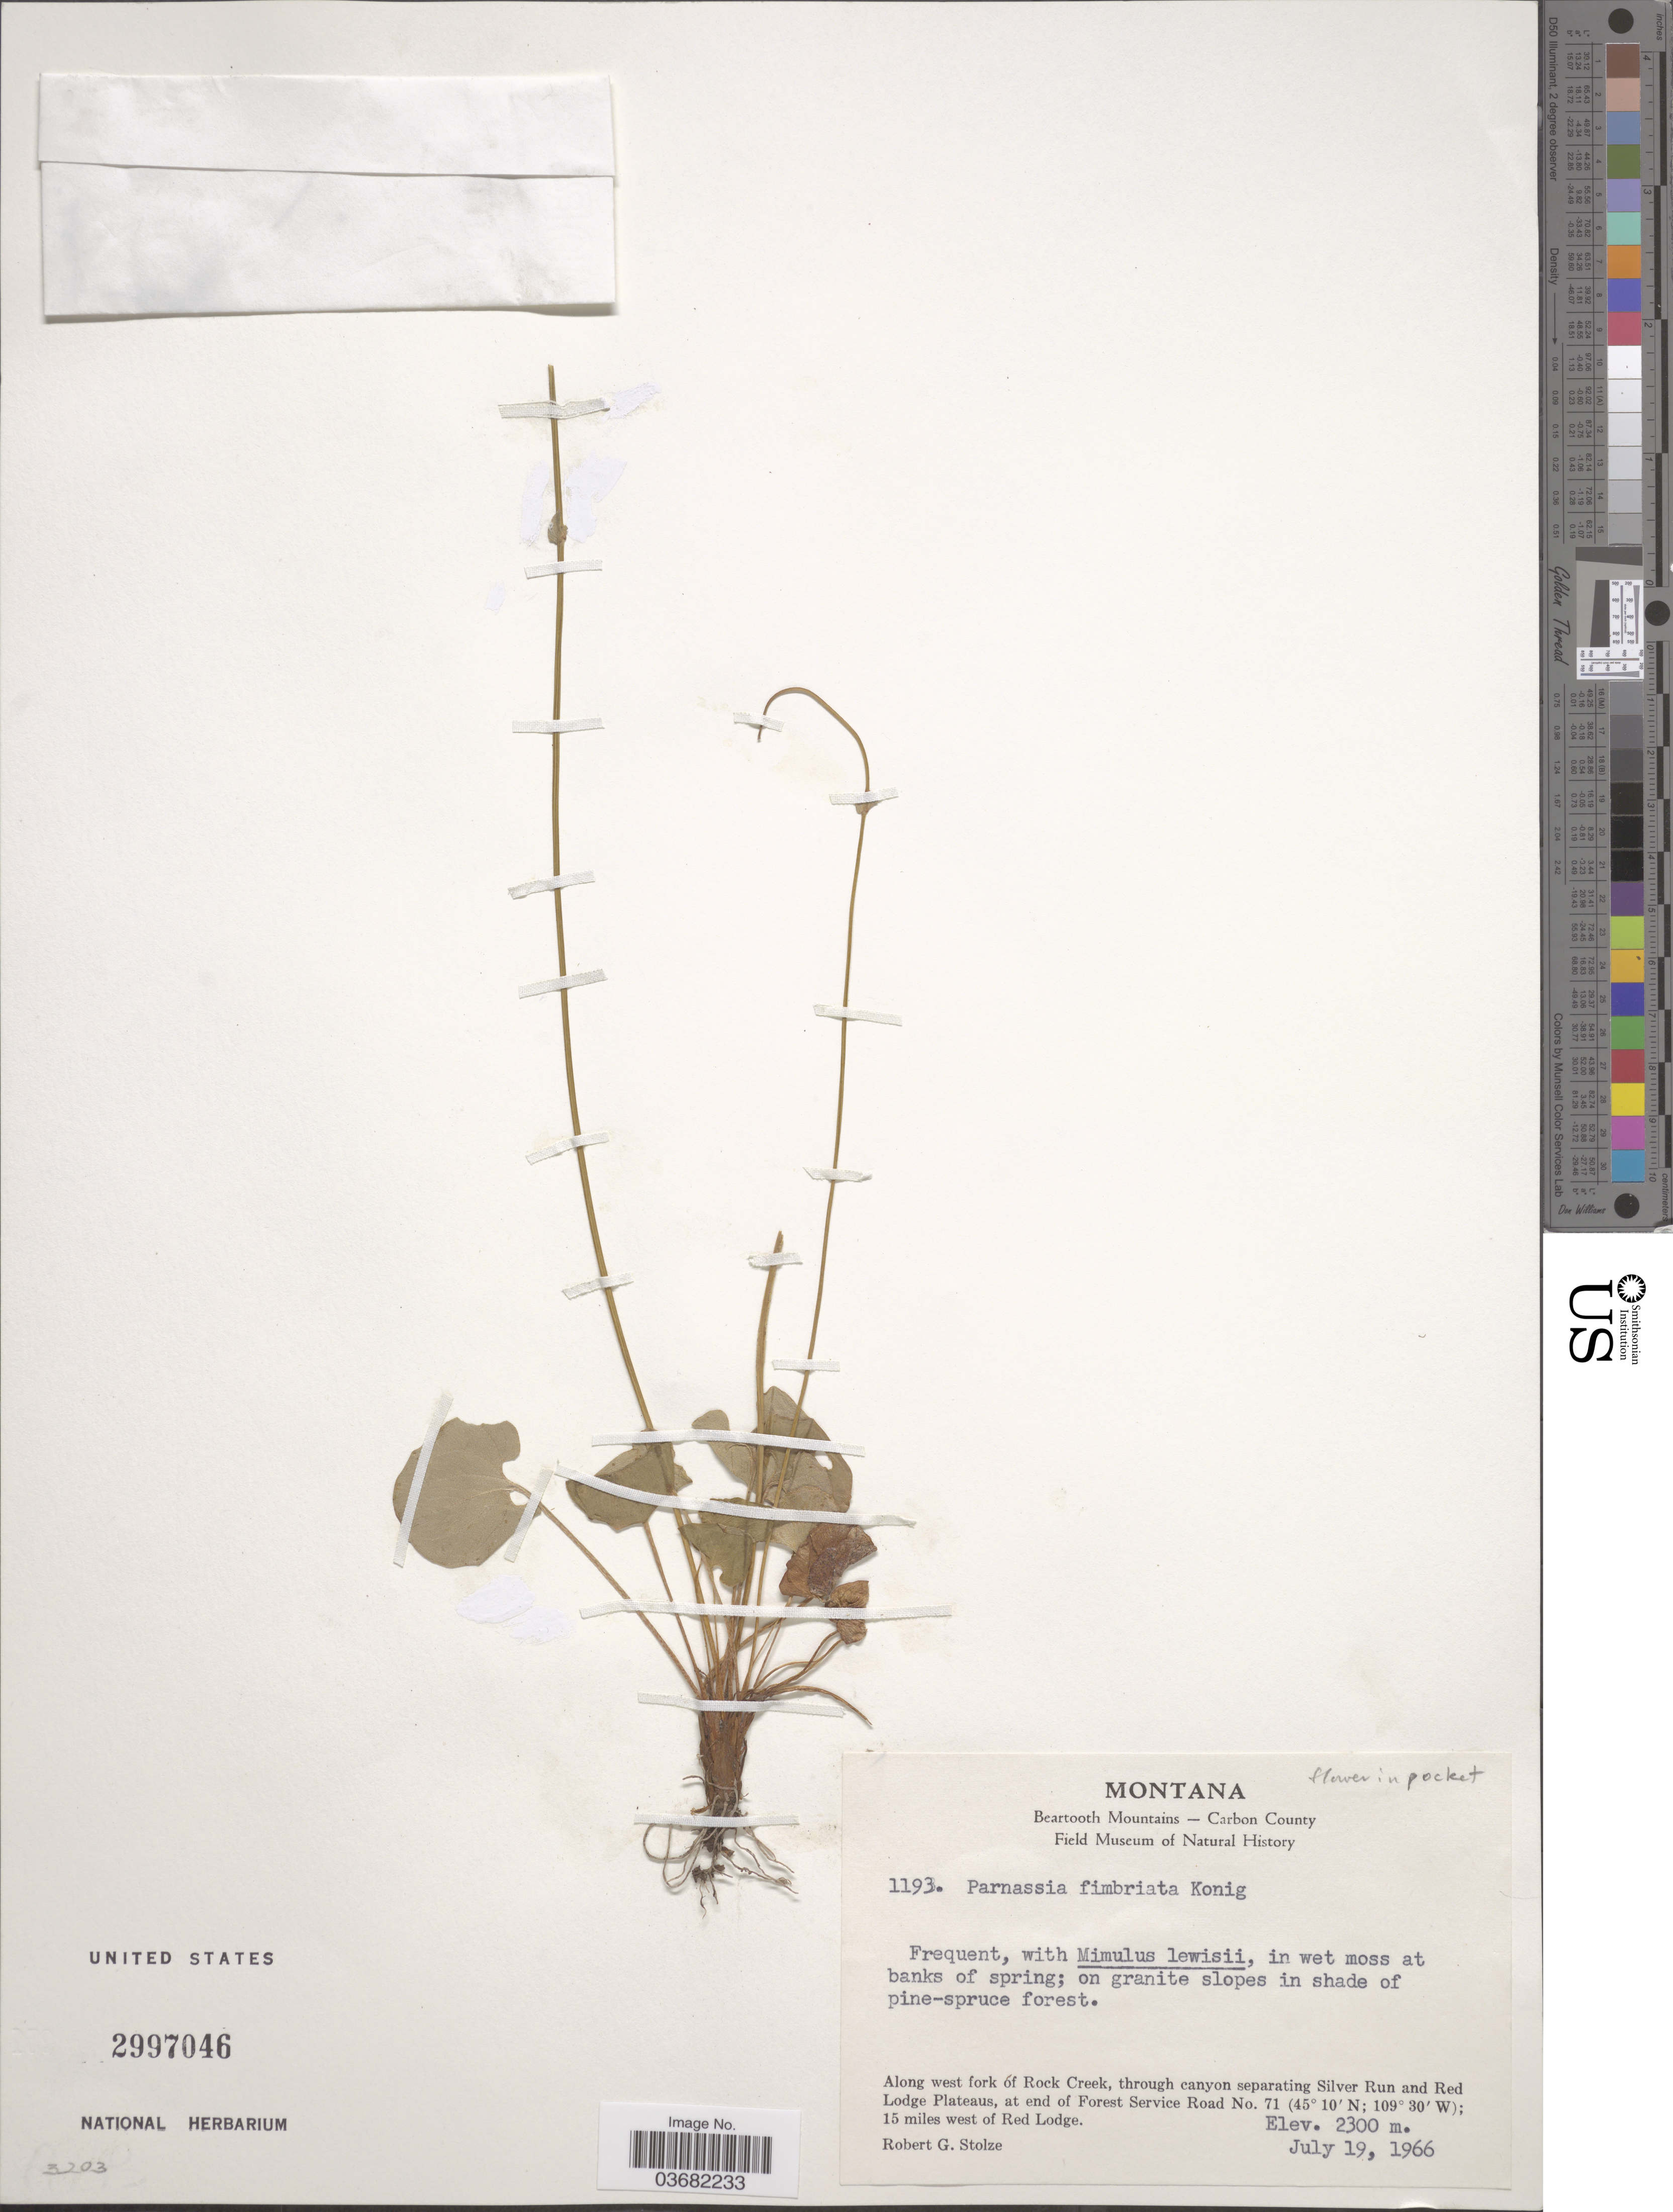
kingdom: Plantae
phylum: Tracheophyta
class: Magnoliopsida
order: Celastrales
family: Parnassiaceae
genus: Parnassia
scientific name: Parnassia fimbriata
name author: K.D. Koenig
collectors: R. G. Stolze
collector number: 1193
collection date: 1966-07-19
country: United States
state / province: Montana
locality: Beartooth Mountains - Carbon County. Along west fork of Rock Creek, through canyon separating Silver Run and Red Lodge Plateaus, at end of Forest Service Road No. 71; 15 miles west of Red Lodge.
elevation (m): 2300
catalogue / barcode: US 2997046